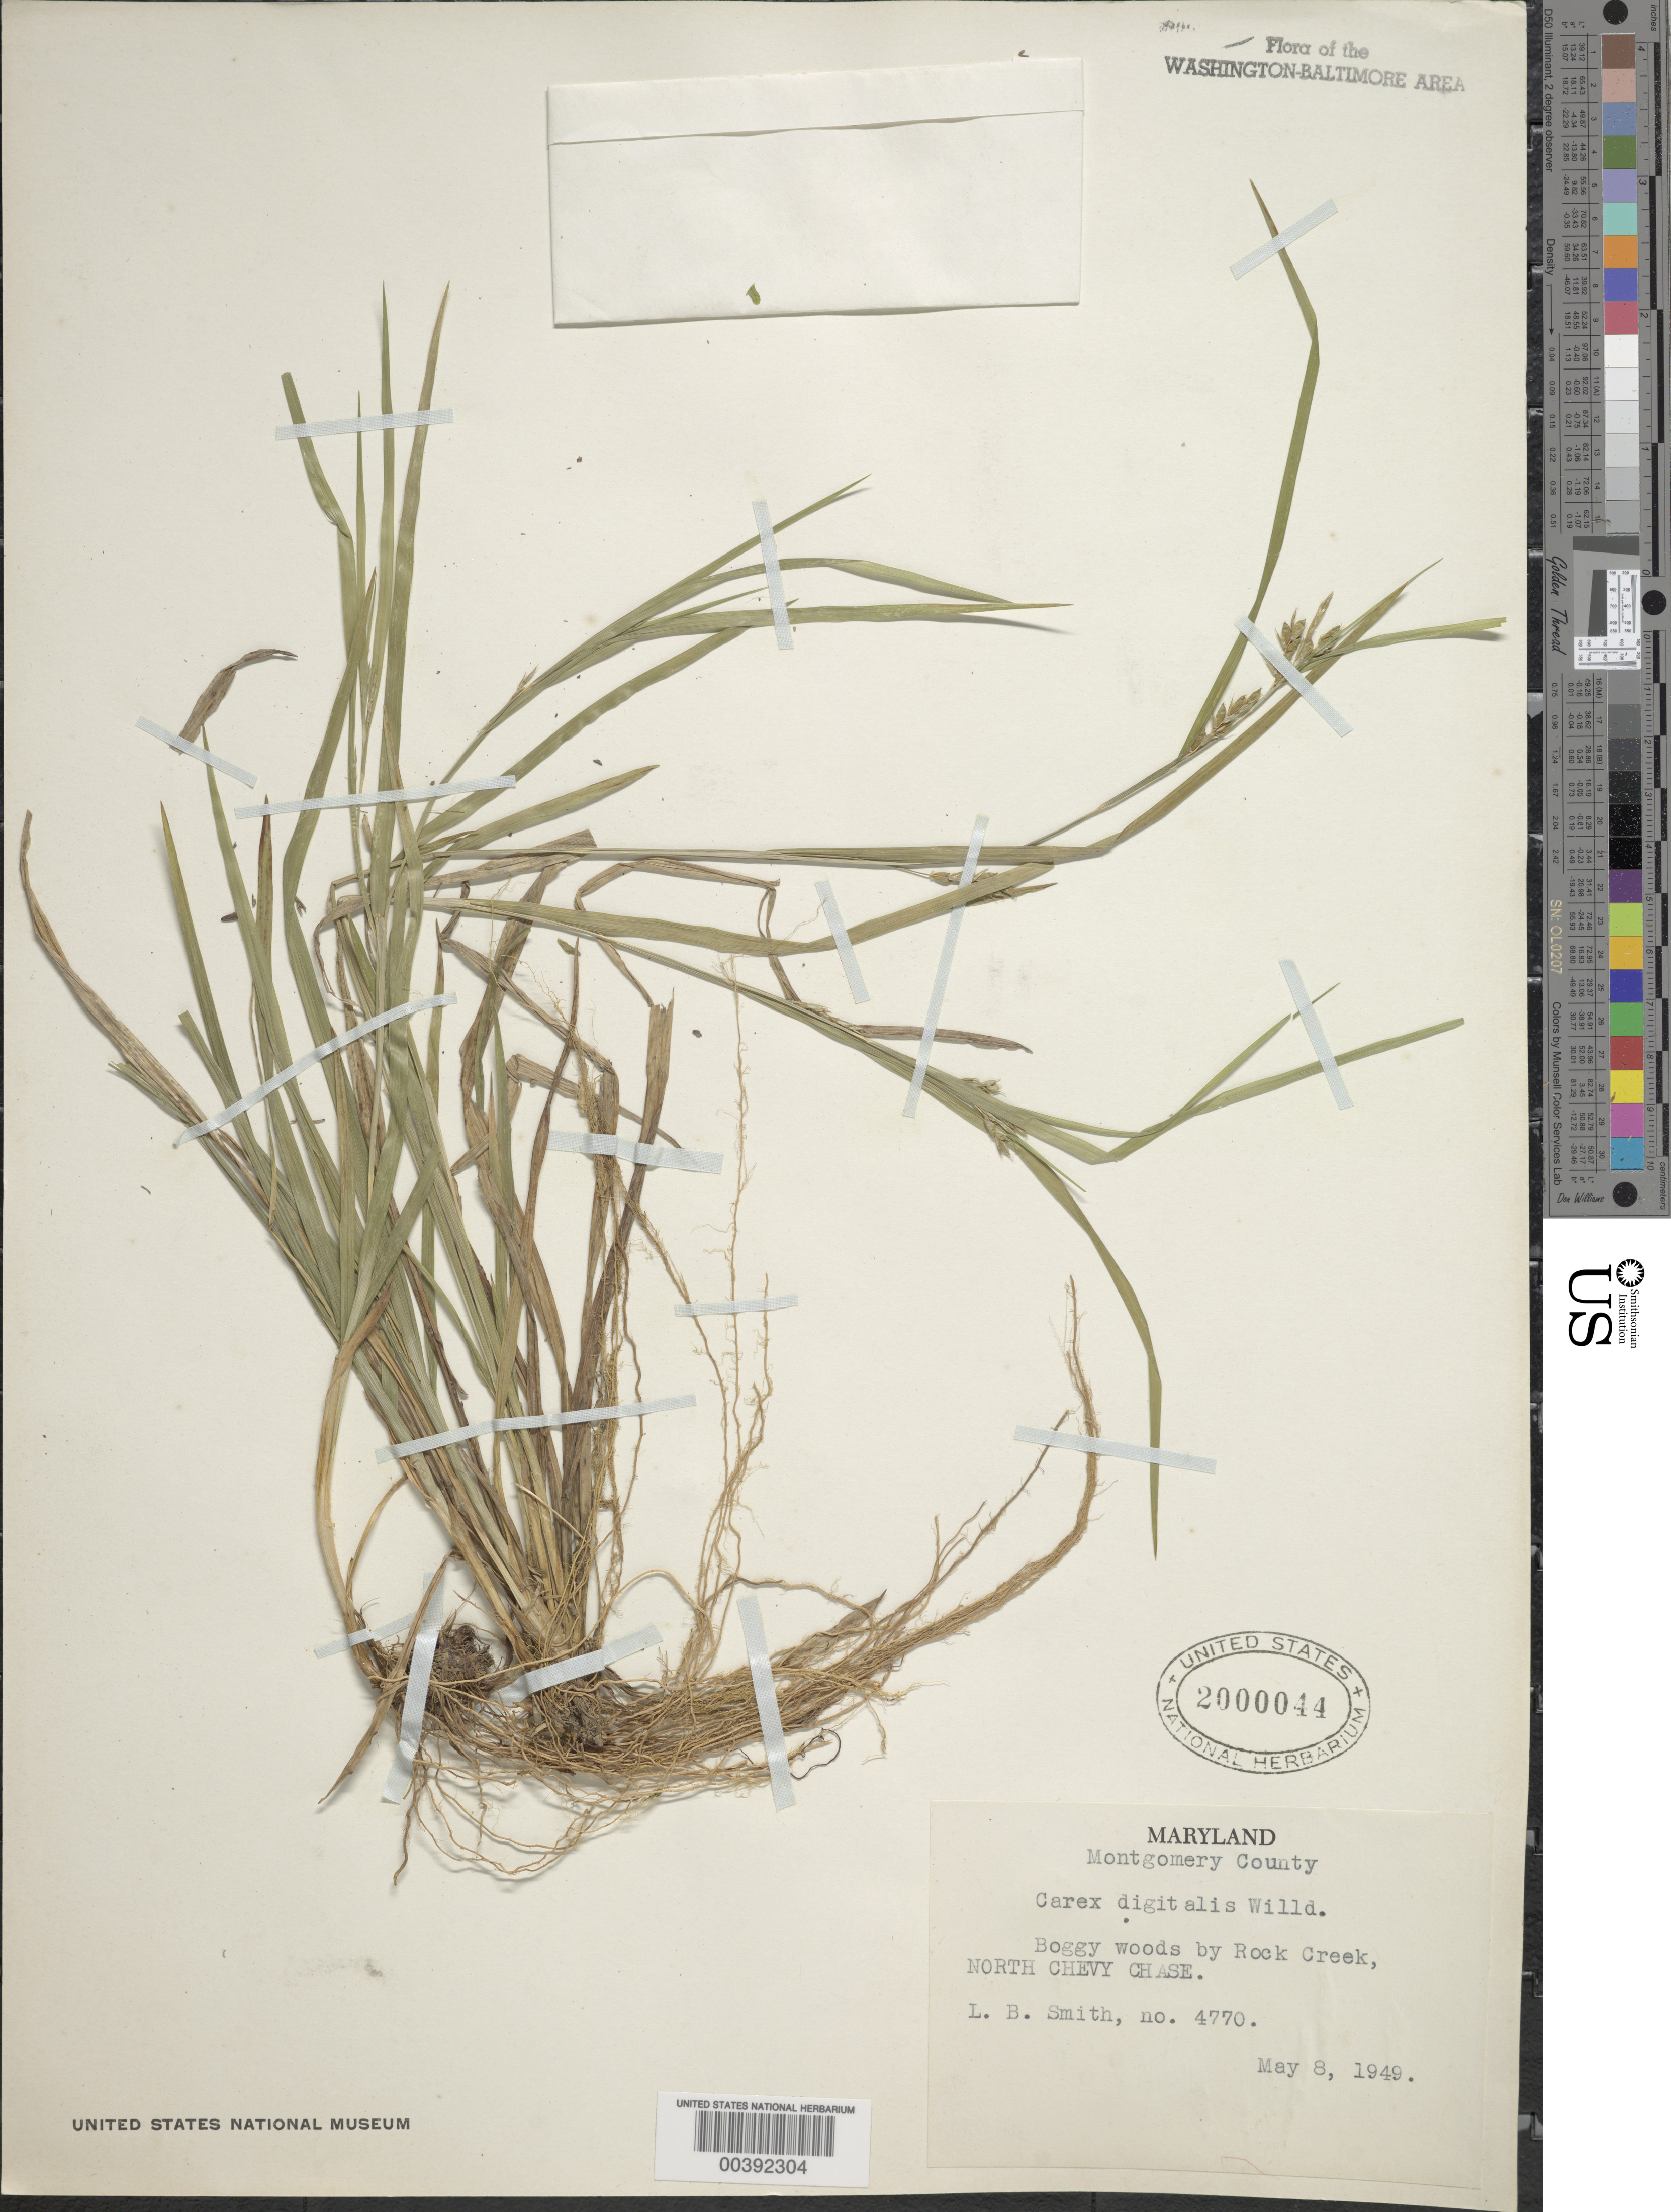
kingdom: Plantae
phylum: Tracheophyta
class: Liliopsida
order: Poales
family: Cyperaceae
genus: Carex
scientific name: Carex digitalis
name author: Willd.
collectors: L. Smith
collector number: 4770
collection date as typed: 08 May 1949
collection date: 1949-05-08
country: United States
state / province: Maryland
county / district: Montgomery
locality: Rock Creek, north Chevy Chase Rock Creek Park & vicinity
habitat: Boggy woods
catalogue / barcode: US 2000044